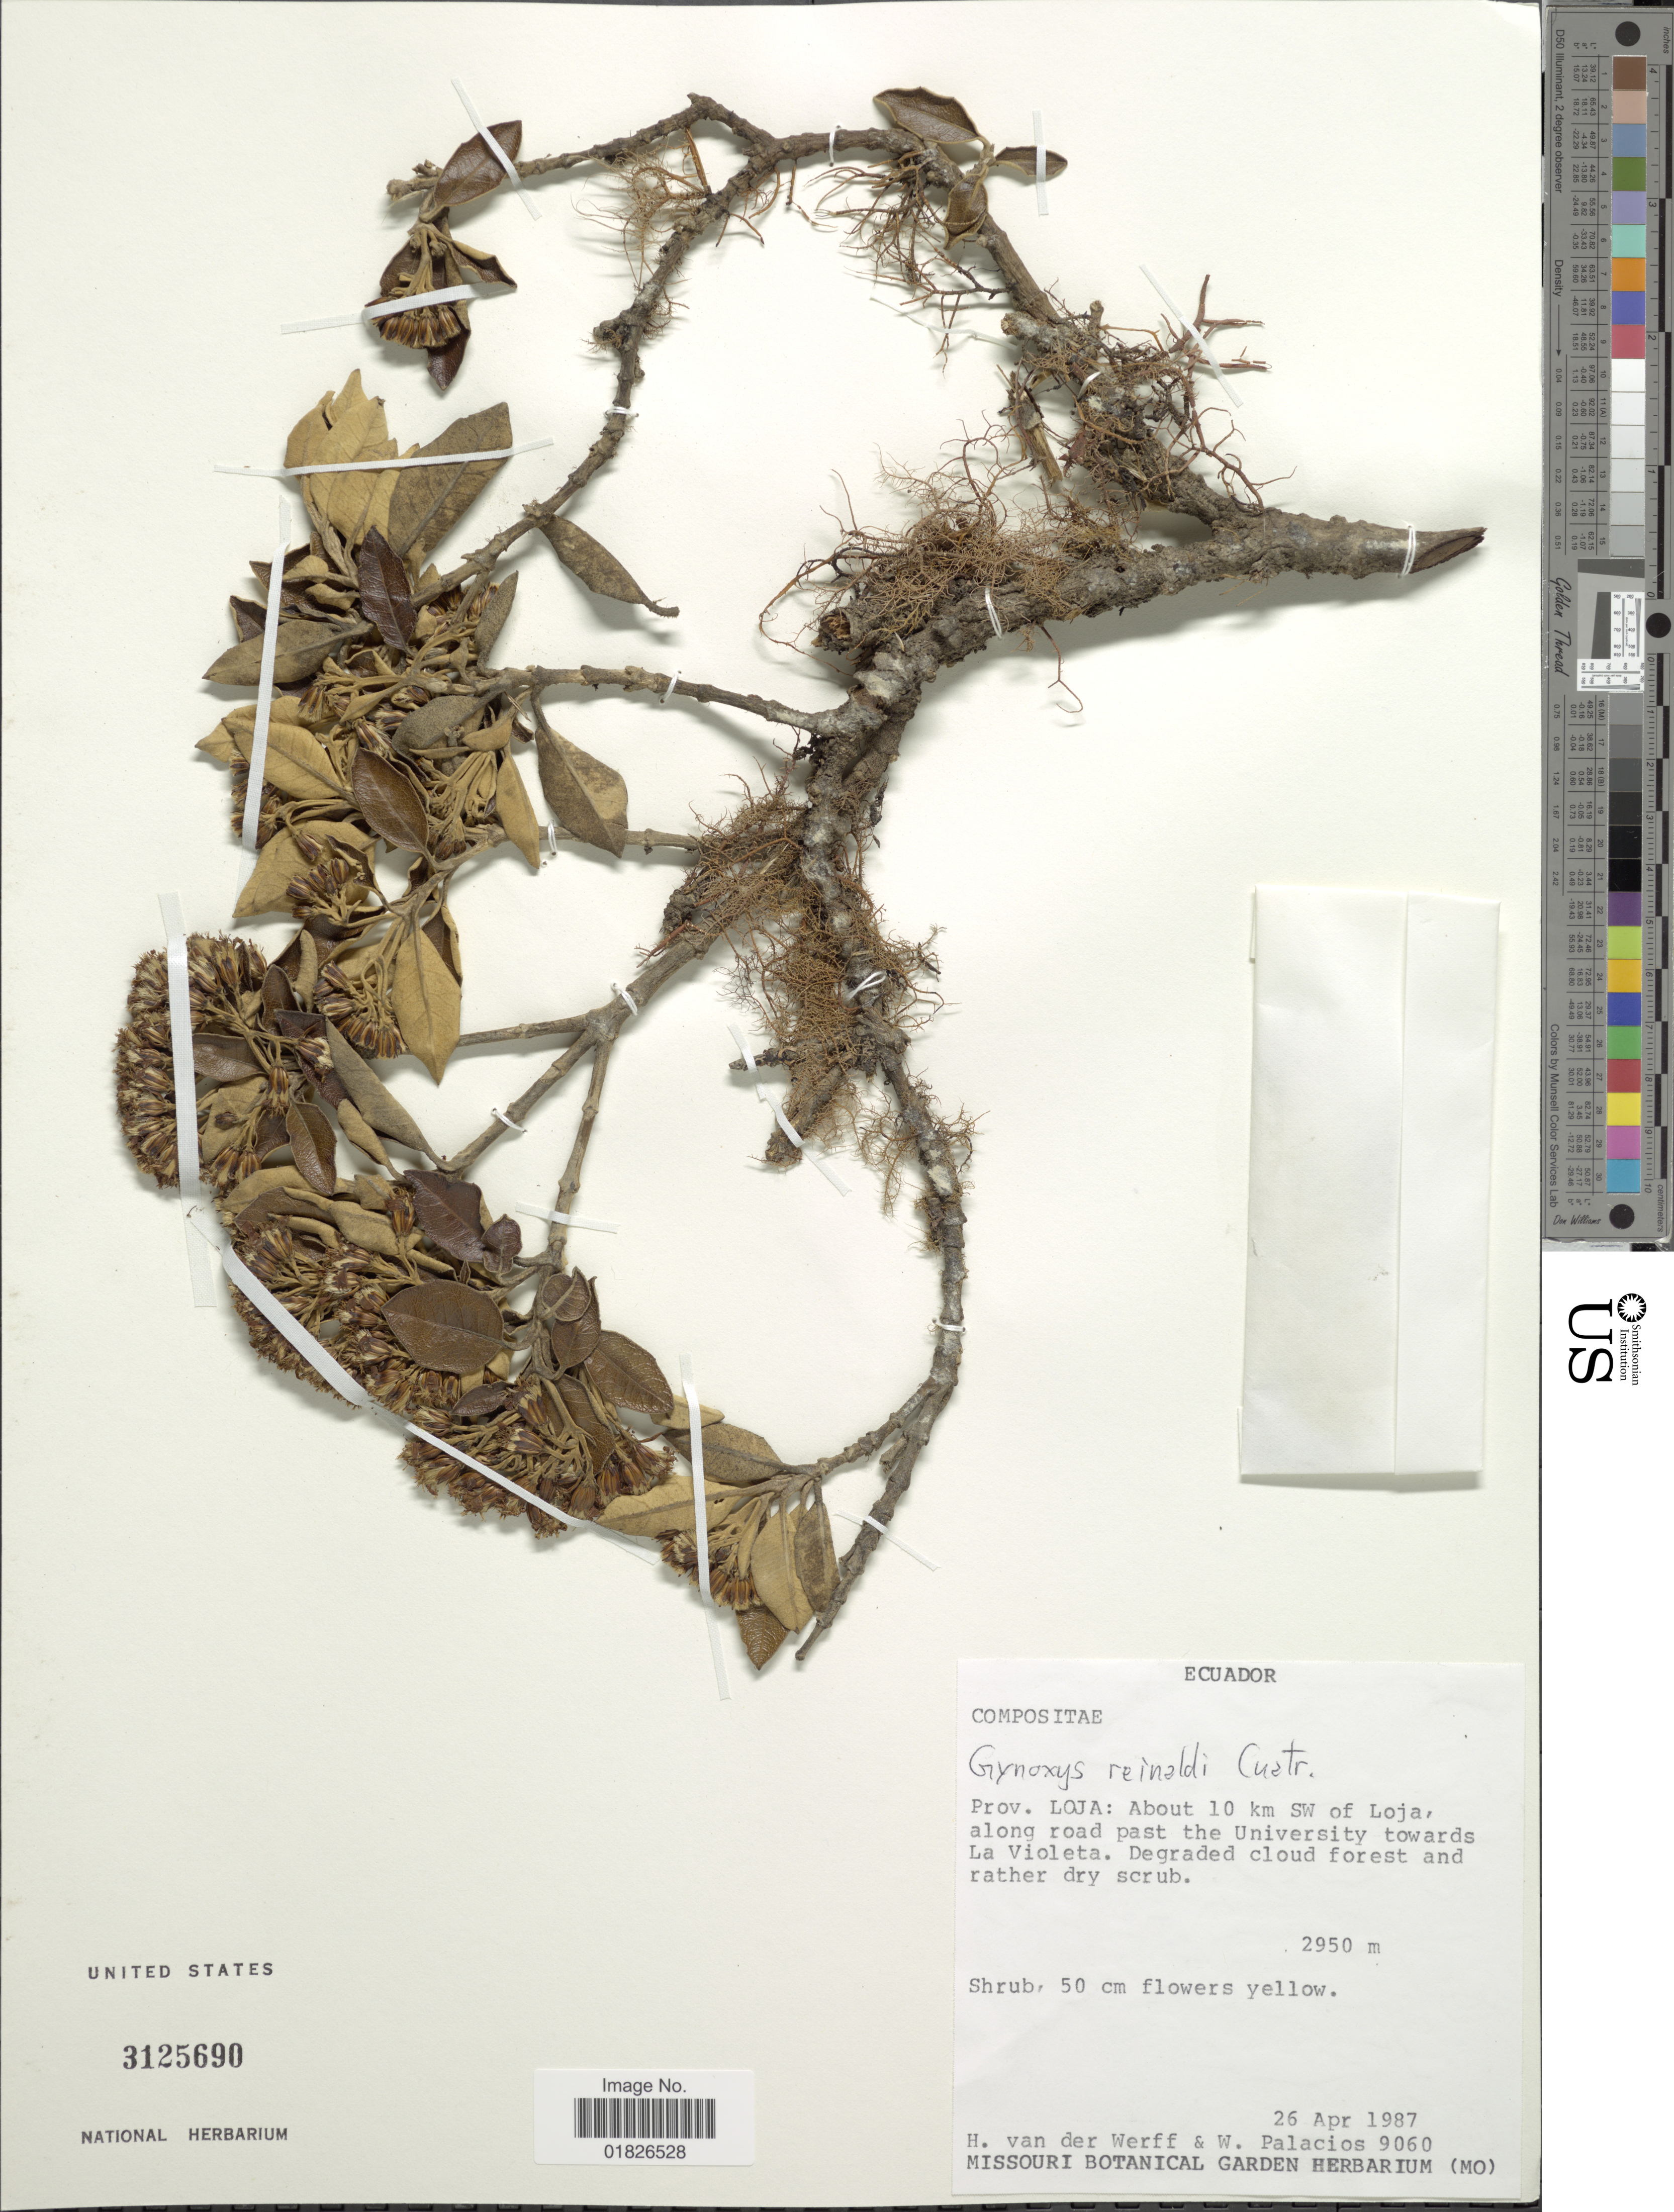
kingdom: Plantae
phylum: Tracheophyta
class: Magnoliopsida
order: Asterales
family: Asteraceae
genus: Gynoxys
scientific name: Gynoxys reinaldi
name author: Cuatrec.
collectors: H. van der Werff & W. Palacios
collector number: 9060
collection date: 1987-04-26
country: Ecuador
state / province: Loja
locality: About 10 km SW of Loja, along road past the University towards La Violeta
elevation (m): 2950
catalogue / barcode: US 3125690